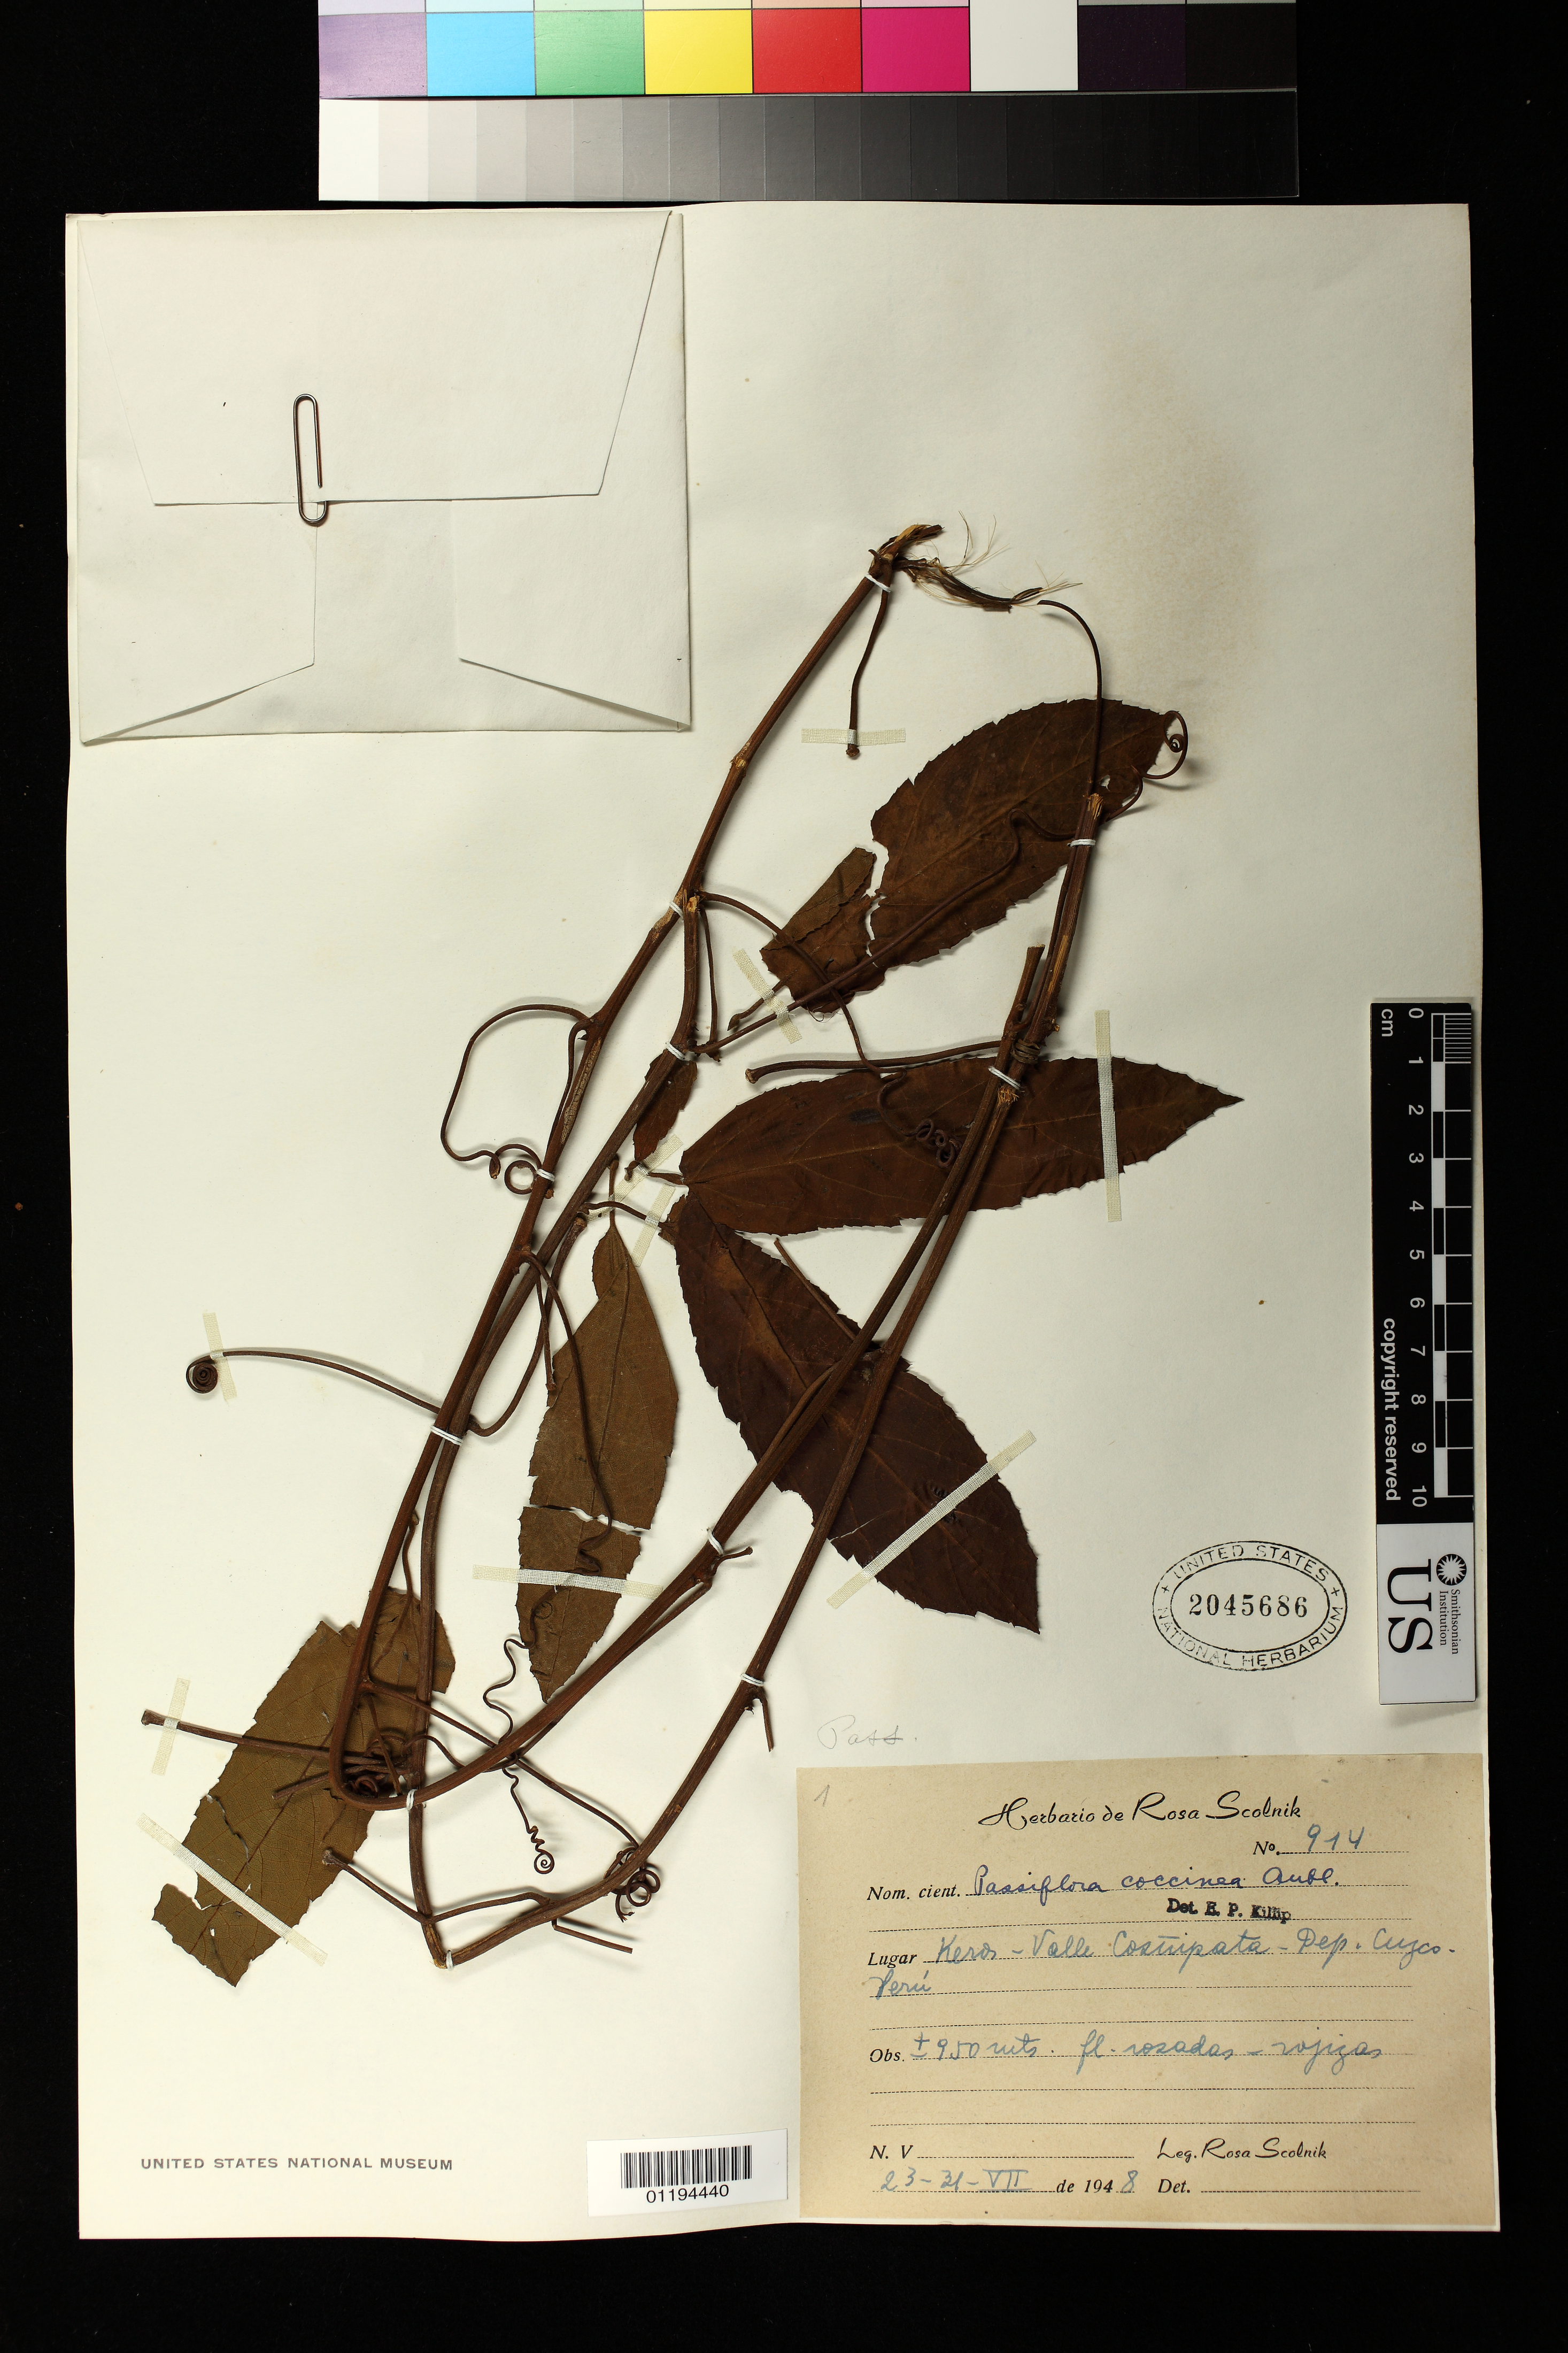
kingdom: Plantae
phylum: Tracheophyta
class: Magnoliopsida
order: Malpighiales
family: Passifloraceae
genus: Passiflora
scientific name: Passiflora coccinea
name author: Aubl.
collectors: R. Scolnik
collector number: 914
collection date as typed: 23 Jul 1948 to 31 Jul 1948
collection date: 1948-07-23/1948-07-31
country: Peru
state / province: Cusco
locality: Keros - Valle Cosñipata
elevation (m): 950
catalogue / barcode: US 2045686